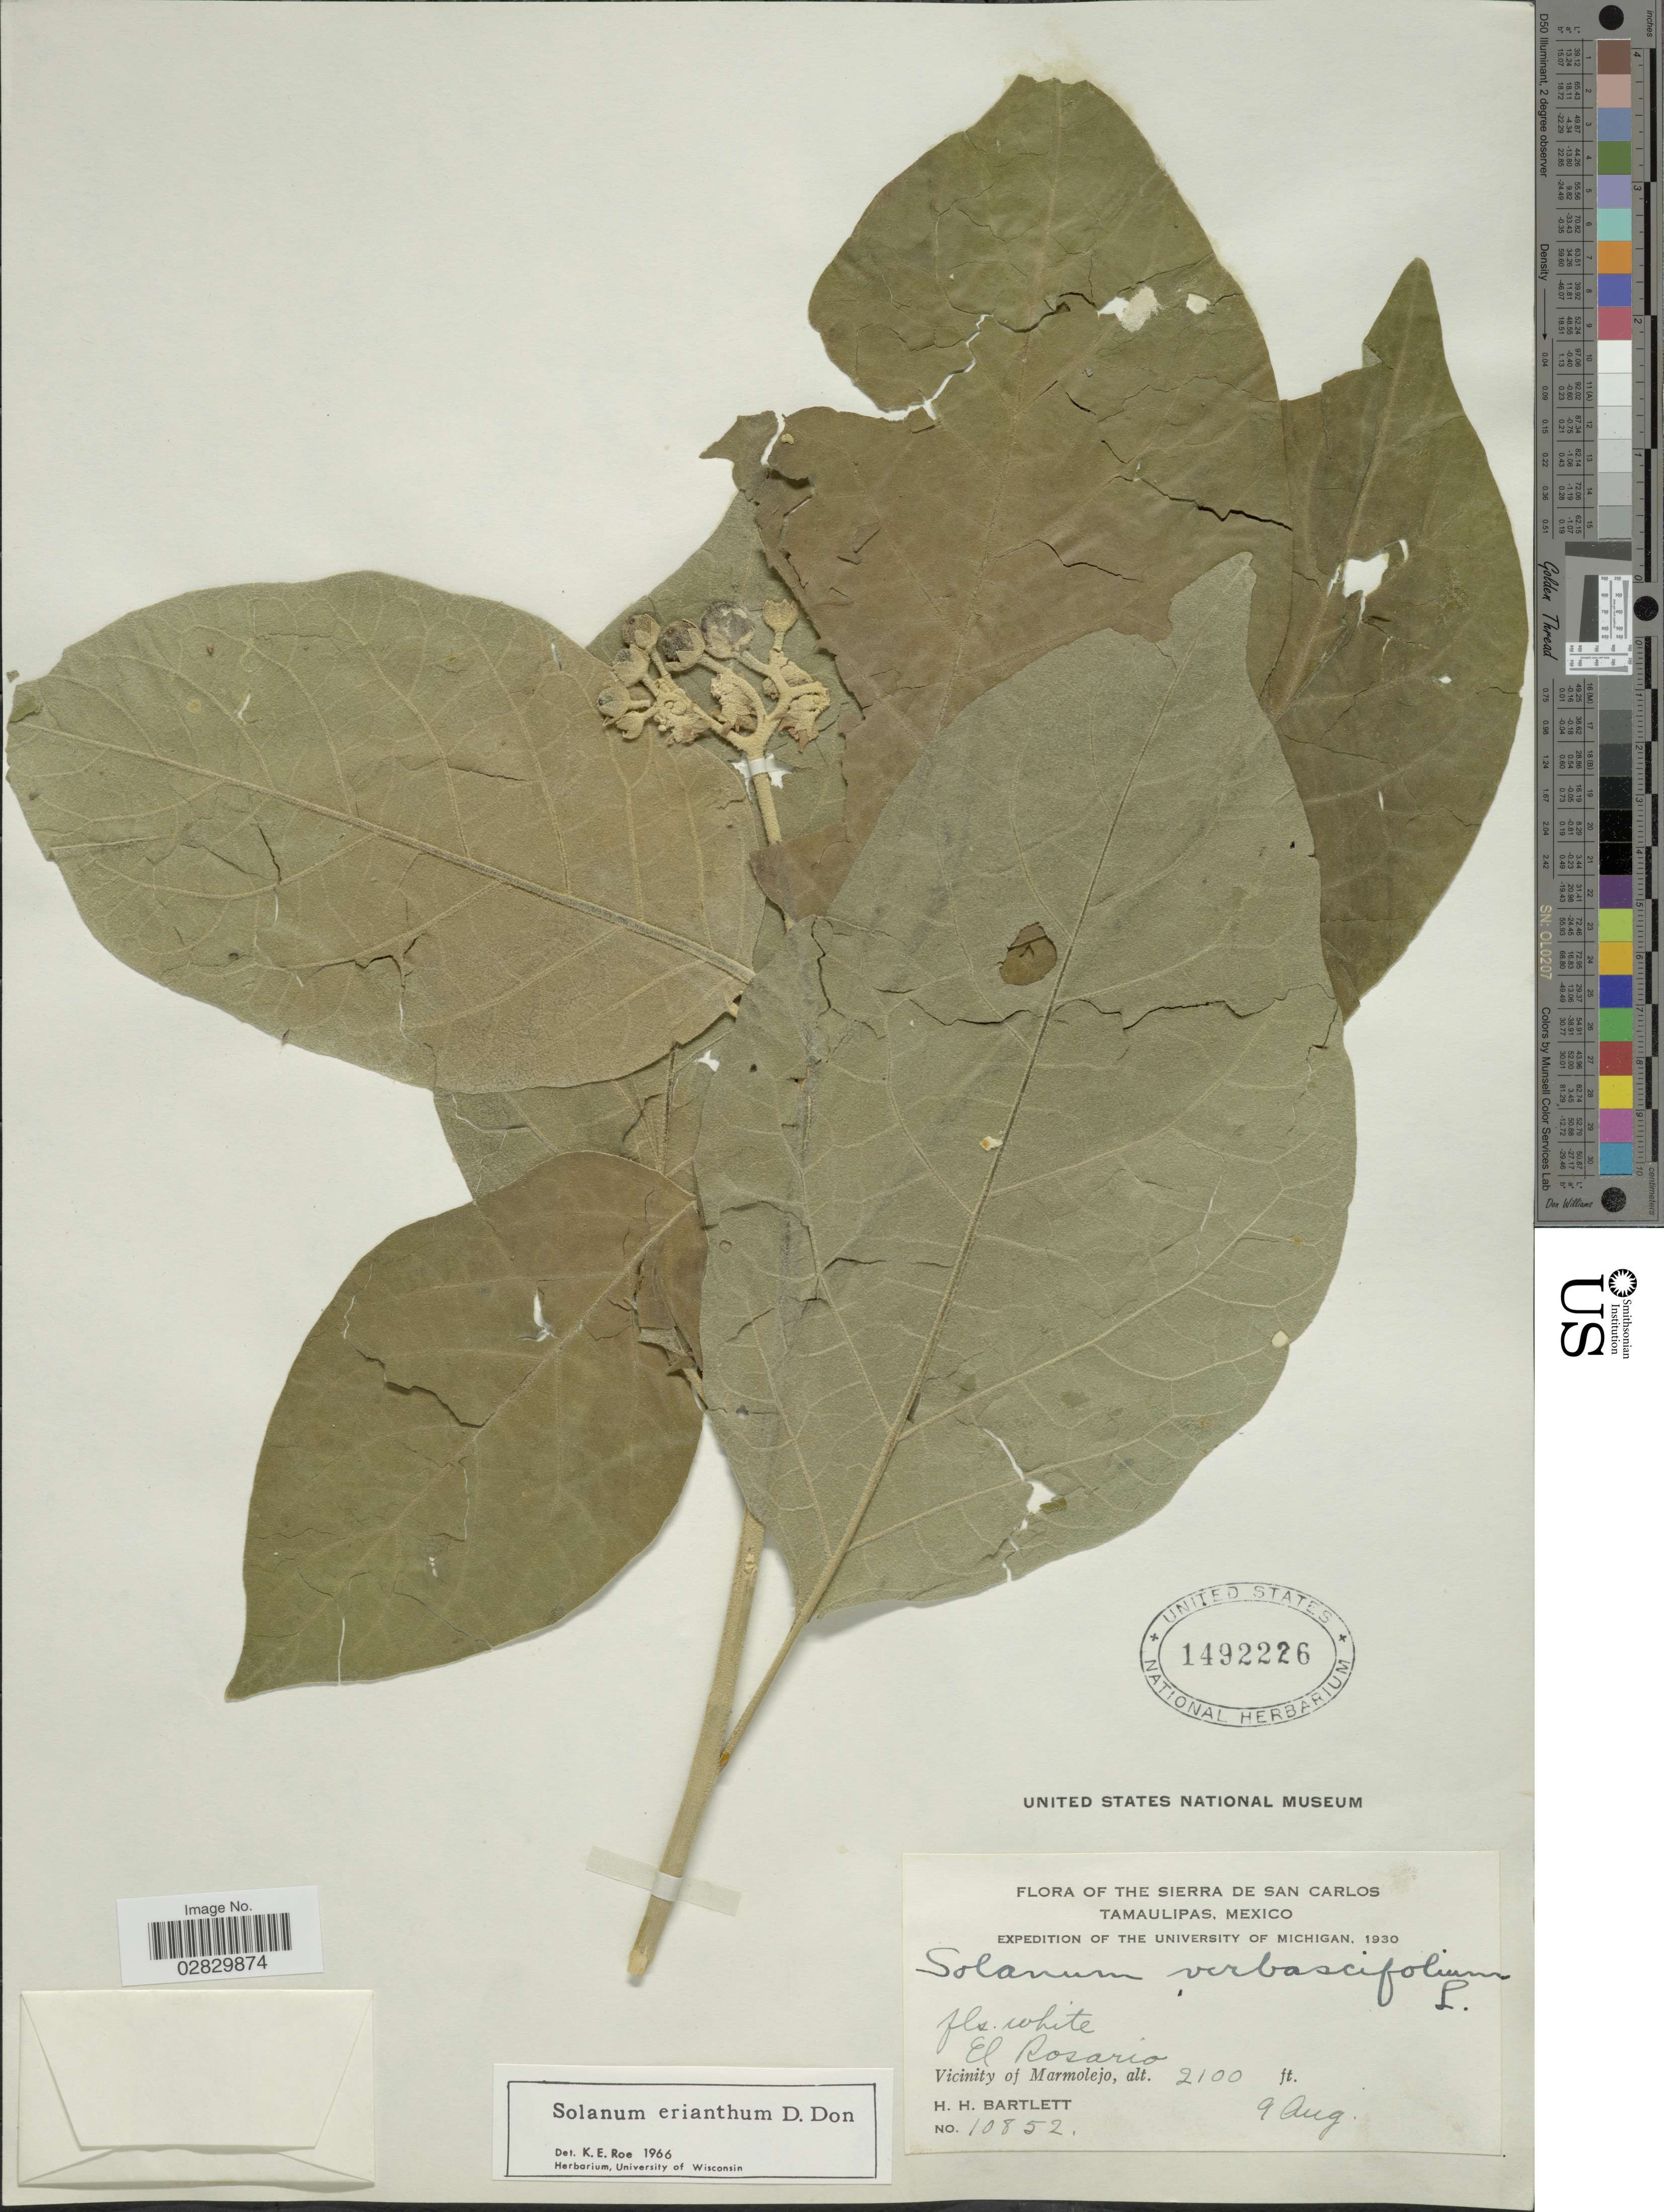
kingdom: Plantae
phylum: Tracheophyta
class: Magnoliopsida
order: Solanales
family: Solanaceae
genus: Solanum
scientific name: Solanum erianthum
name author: D. Don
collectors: H. H. Bartlett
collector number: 10852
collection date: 1930-08-09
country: Mexico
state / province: Tamaulipas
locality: The Sierra de San Carlos, El Rosario, Vicinity of Marmolejo.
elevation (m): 640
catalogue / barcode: US 1492226